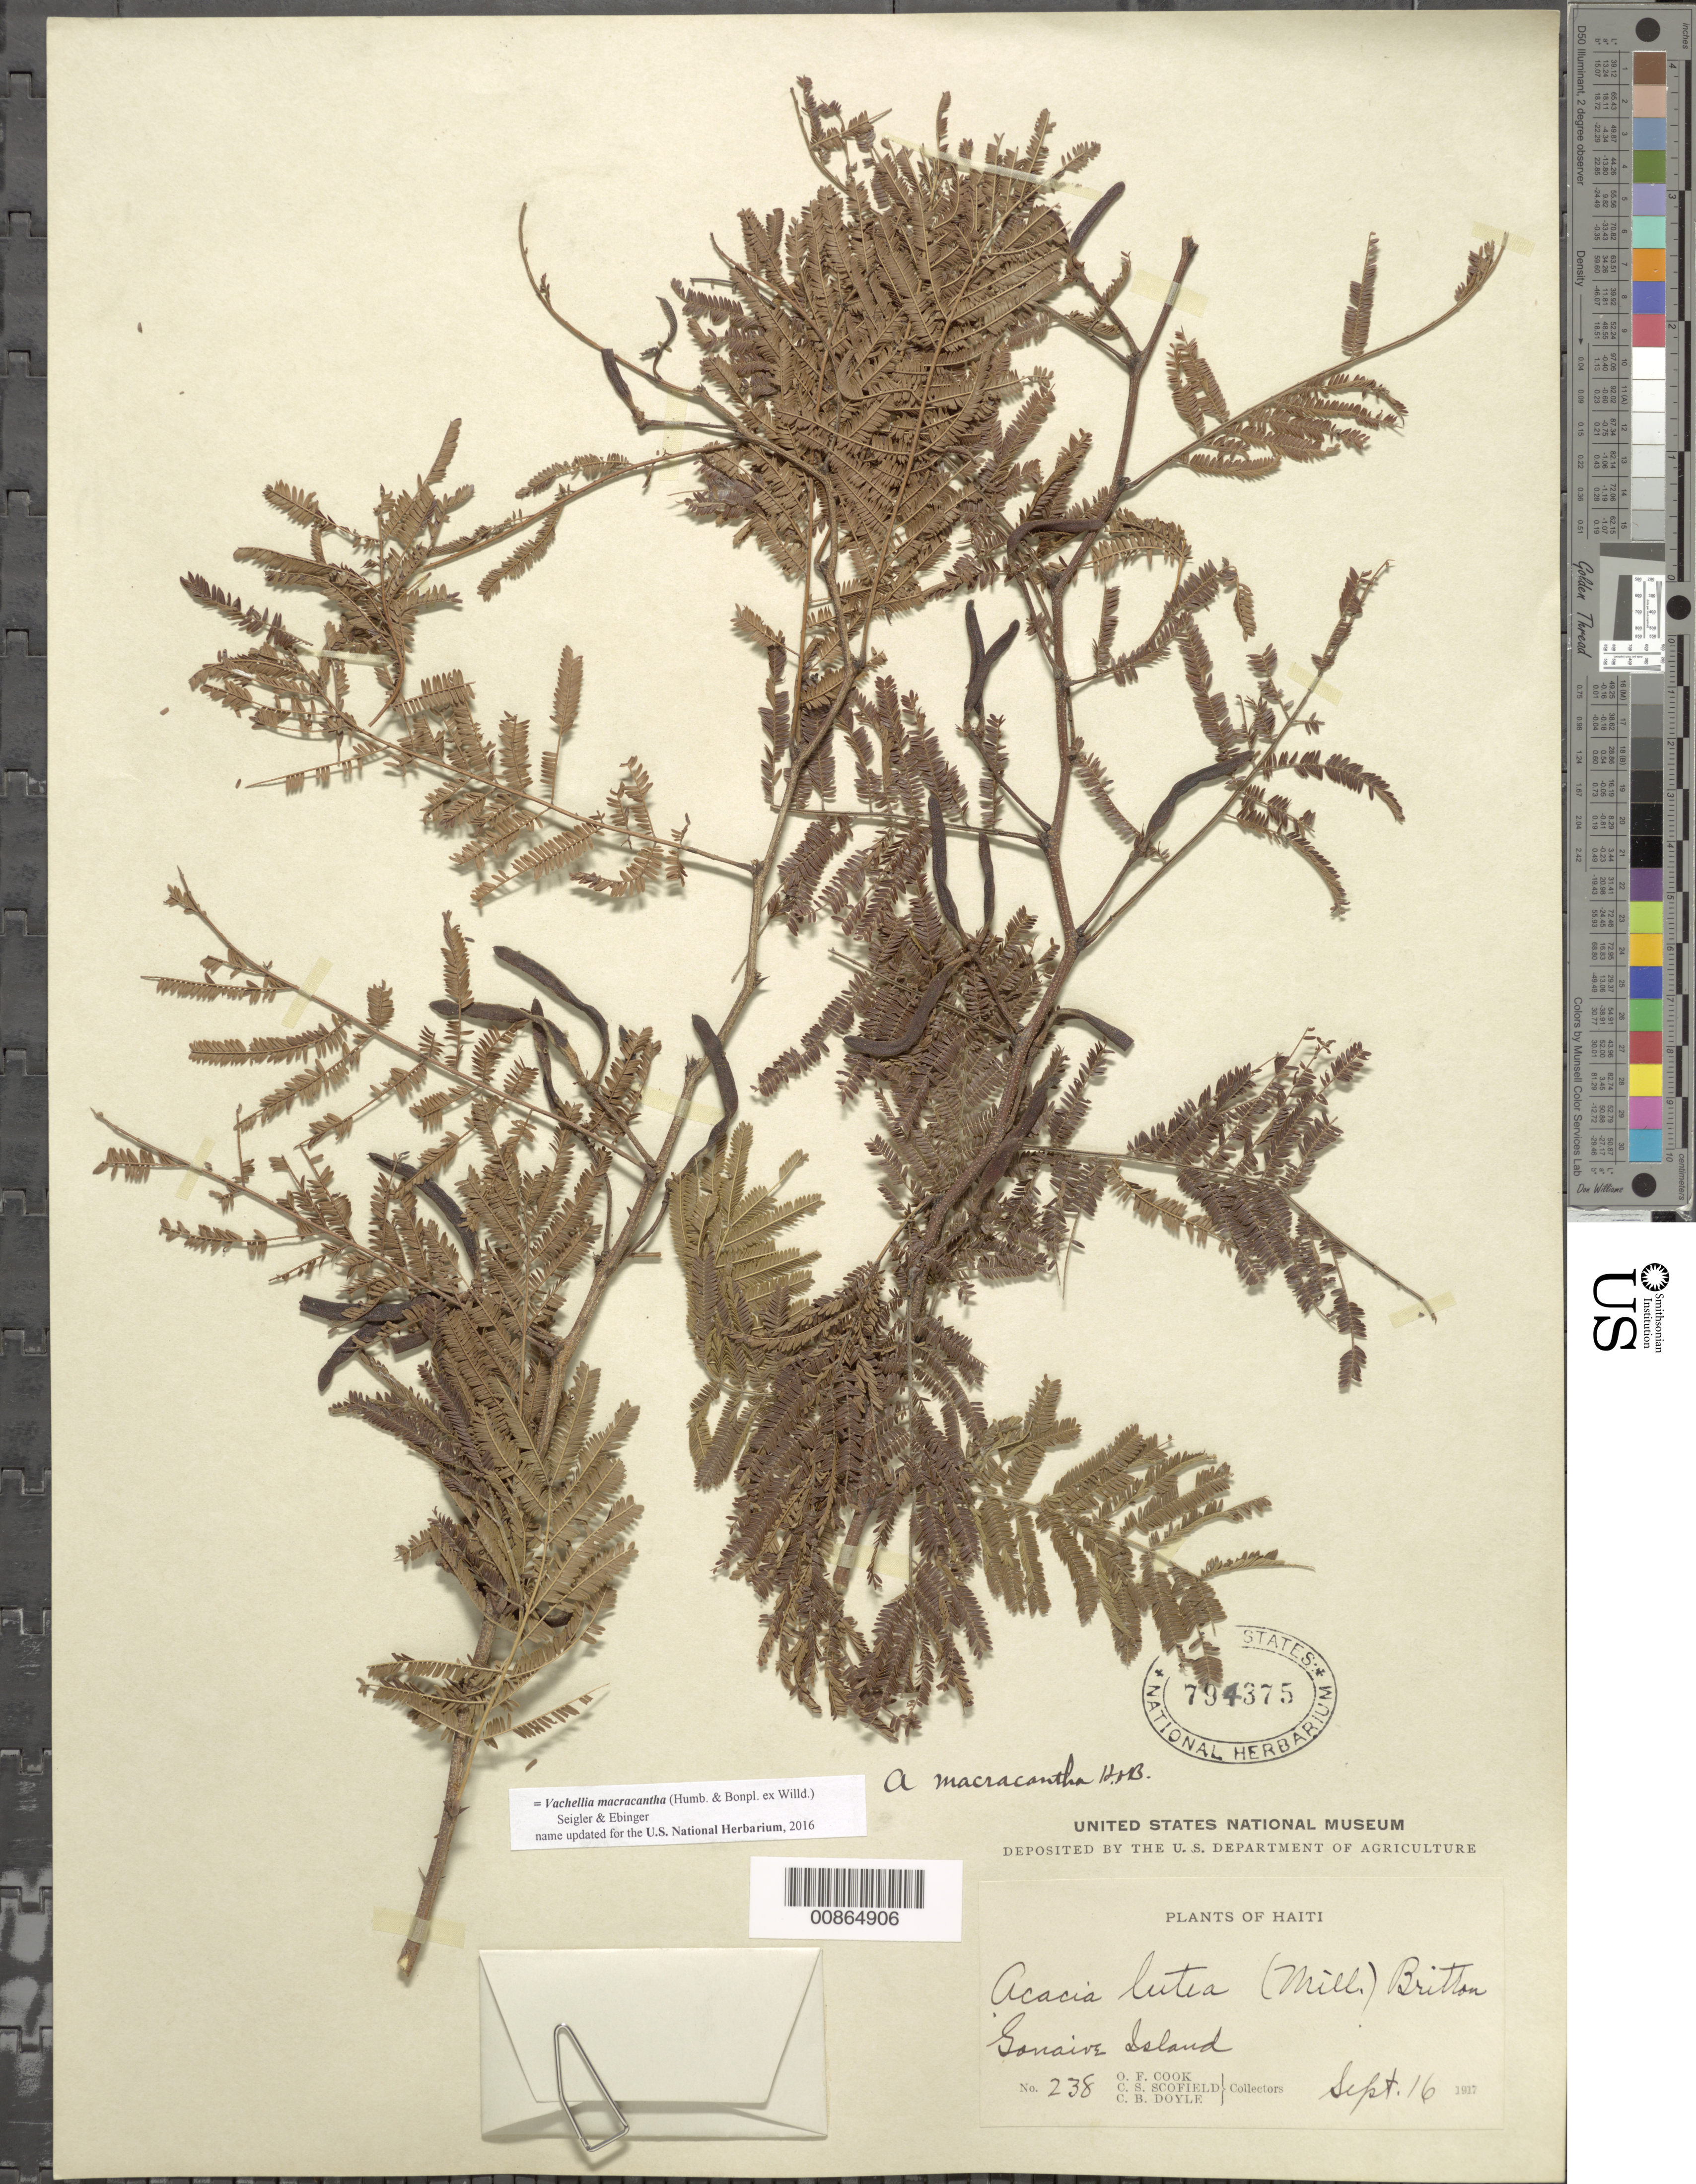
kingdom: Plantae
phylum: Tracheophyta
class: Magnoliopsida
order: Fabales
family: Fabaceae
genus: Vachellia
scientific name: Vachellia macracantha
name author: (Humb. & Bonpl. ex Willd.) Seigler & Ebinger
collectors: O. F. Cook, C. Scofield & C. Doyle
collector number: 238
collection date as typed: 16 Sep 1917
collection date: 1917-09-16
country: Haiti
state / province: Óuest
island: Île de la Gonâve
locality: Gonaive Island.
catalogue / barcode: US 794375